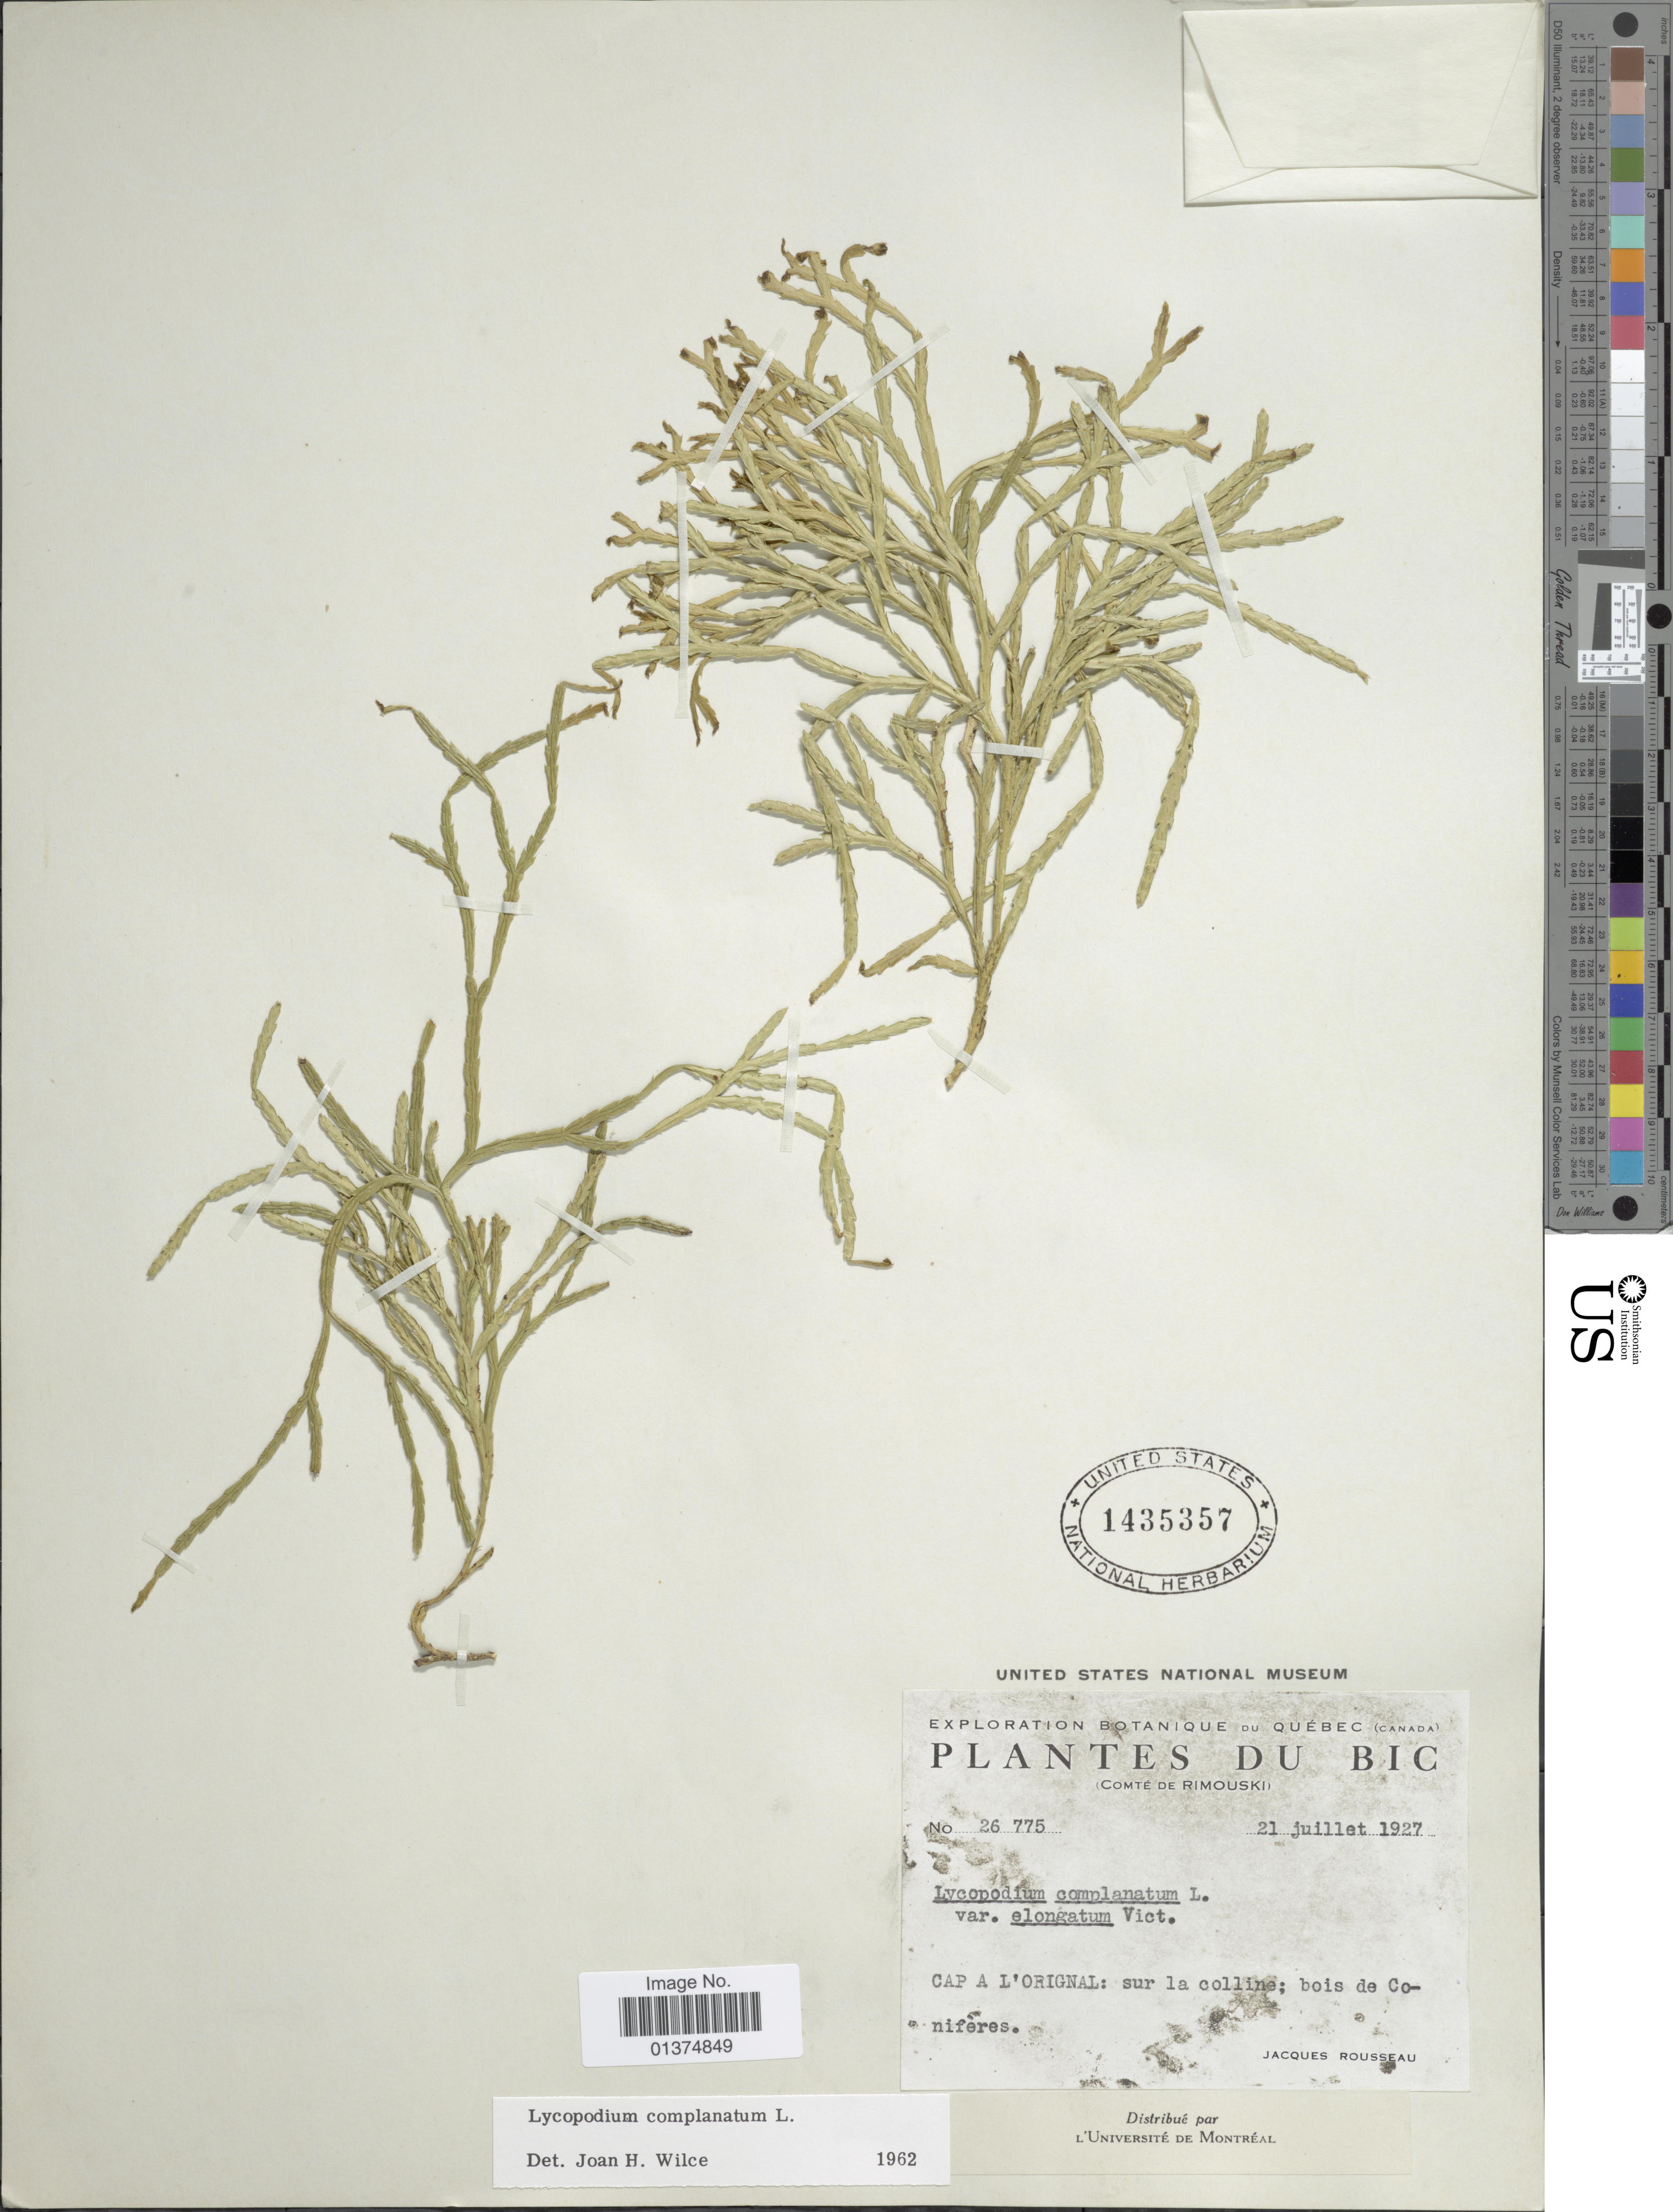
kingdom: Plantae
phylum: Tracheophyta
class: Lycopodiopsida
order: Lycopodiales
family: Lycopodiaceae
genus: Diphasiastrum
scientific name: Diphasiastrum complanatum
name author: (L.) Holub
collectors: J. Rousseau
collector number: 26775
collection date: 1927-07-21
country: Canada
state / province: Quebec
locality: Du Bic (Comté de Rimouski), Cap a l'Orignal: sur la colline; bois de Coniferes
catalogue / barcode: US 1435357